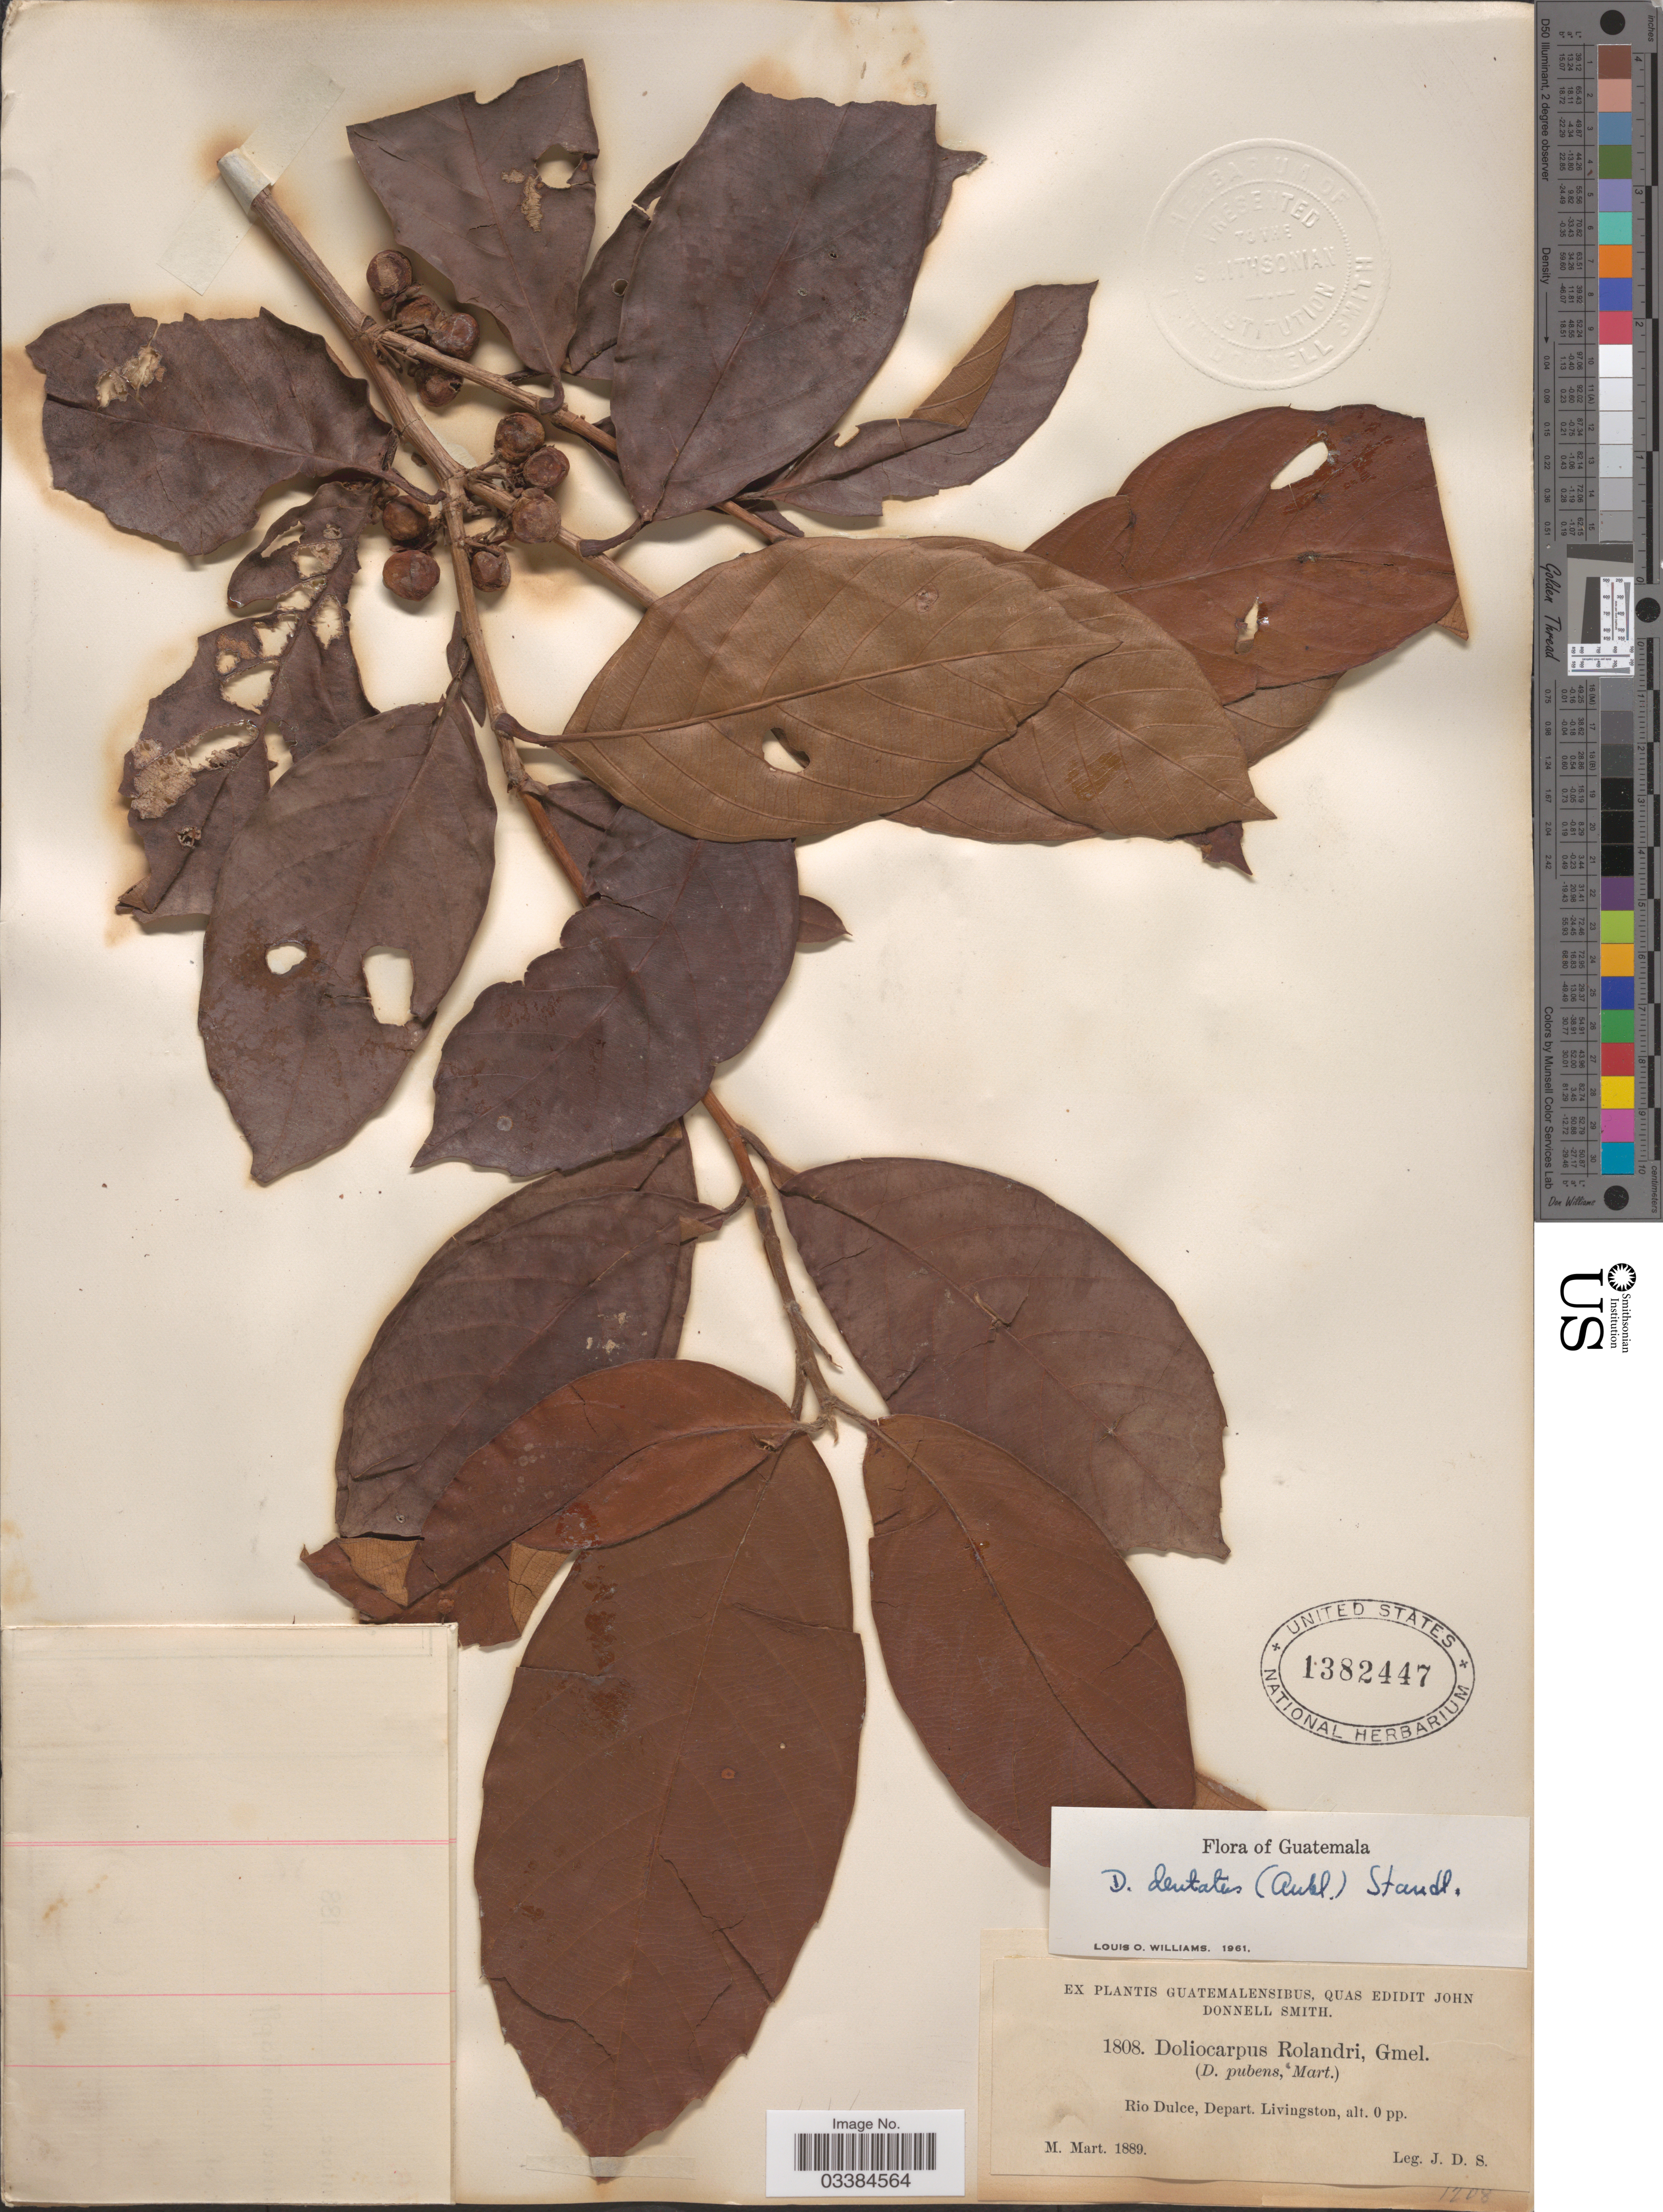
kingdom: Plantae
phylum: Tracheophyta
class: Magnoliopsida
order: Dilleniales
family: Dilleniaceae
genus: Doliocarpus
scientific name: Doliocarpus dentatus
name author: (Aubl.) Standl.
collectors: J. Donnell Smith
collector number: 1808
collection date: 1889-03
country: Guatemala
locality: Rio Dulce, Depart. Livingston.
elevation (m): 0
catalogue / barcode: US 1382447